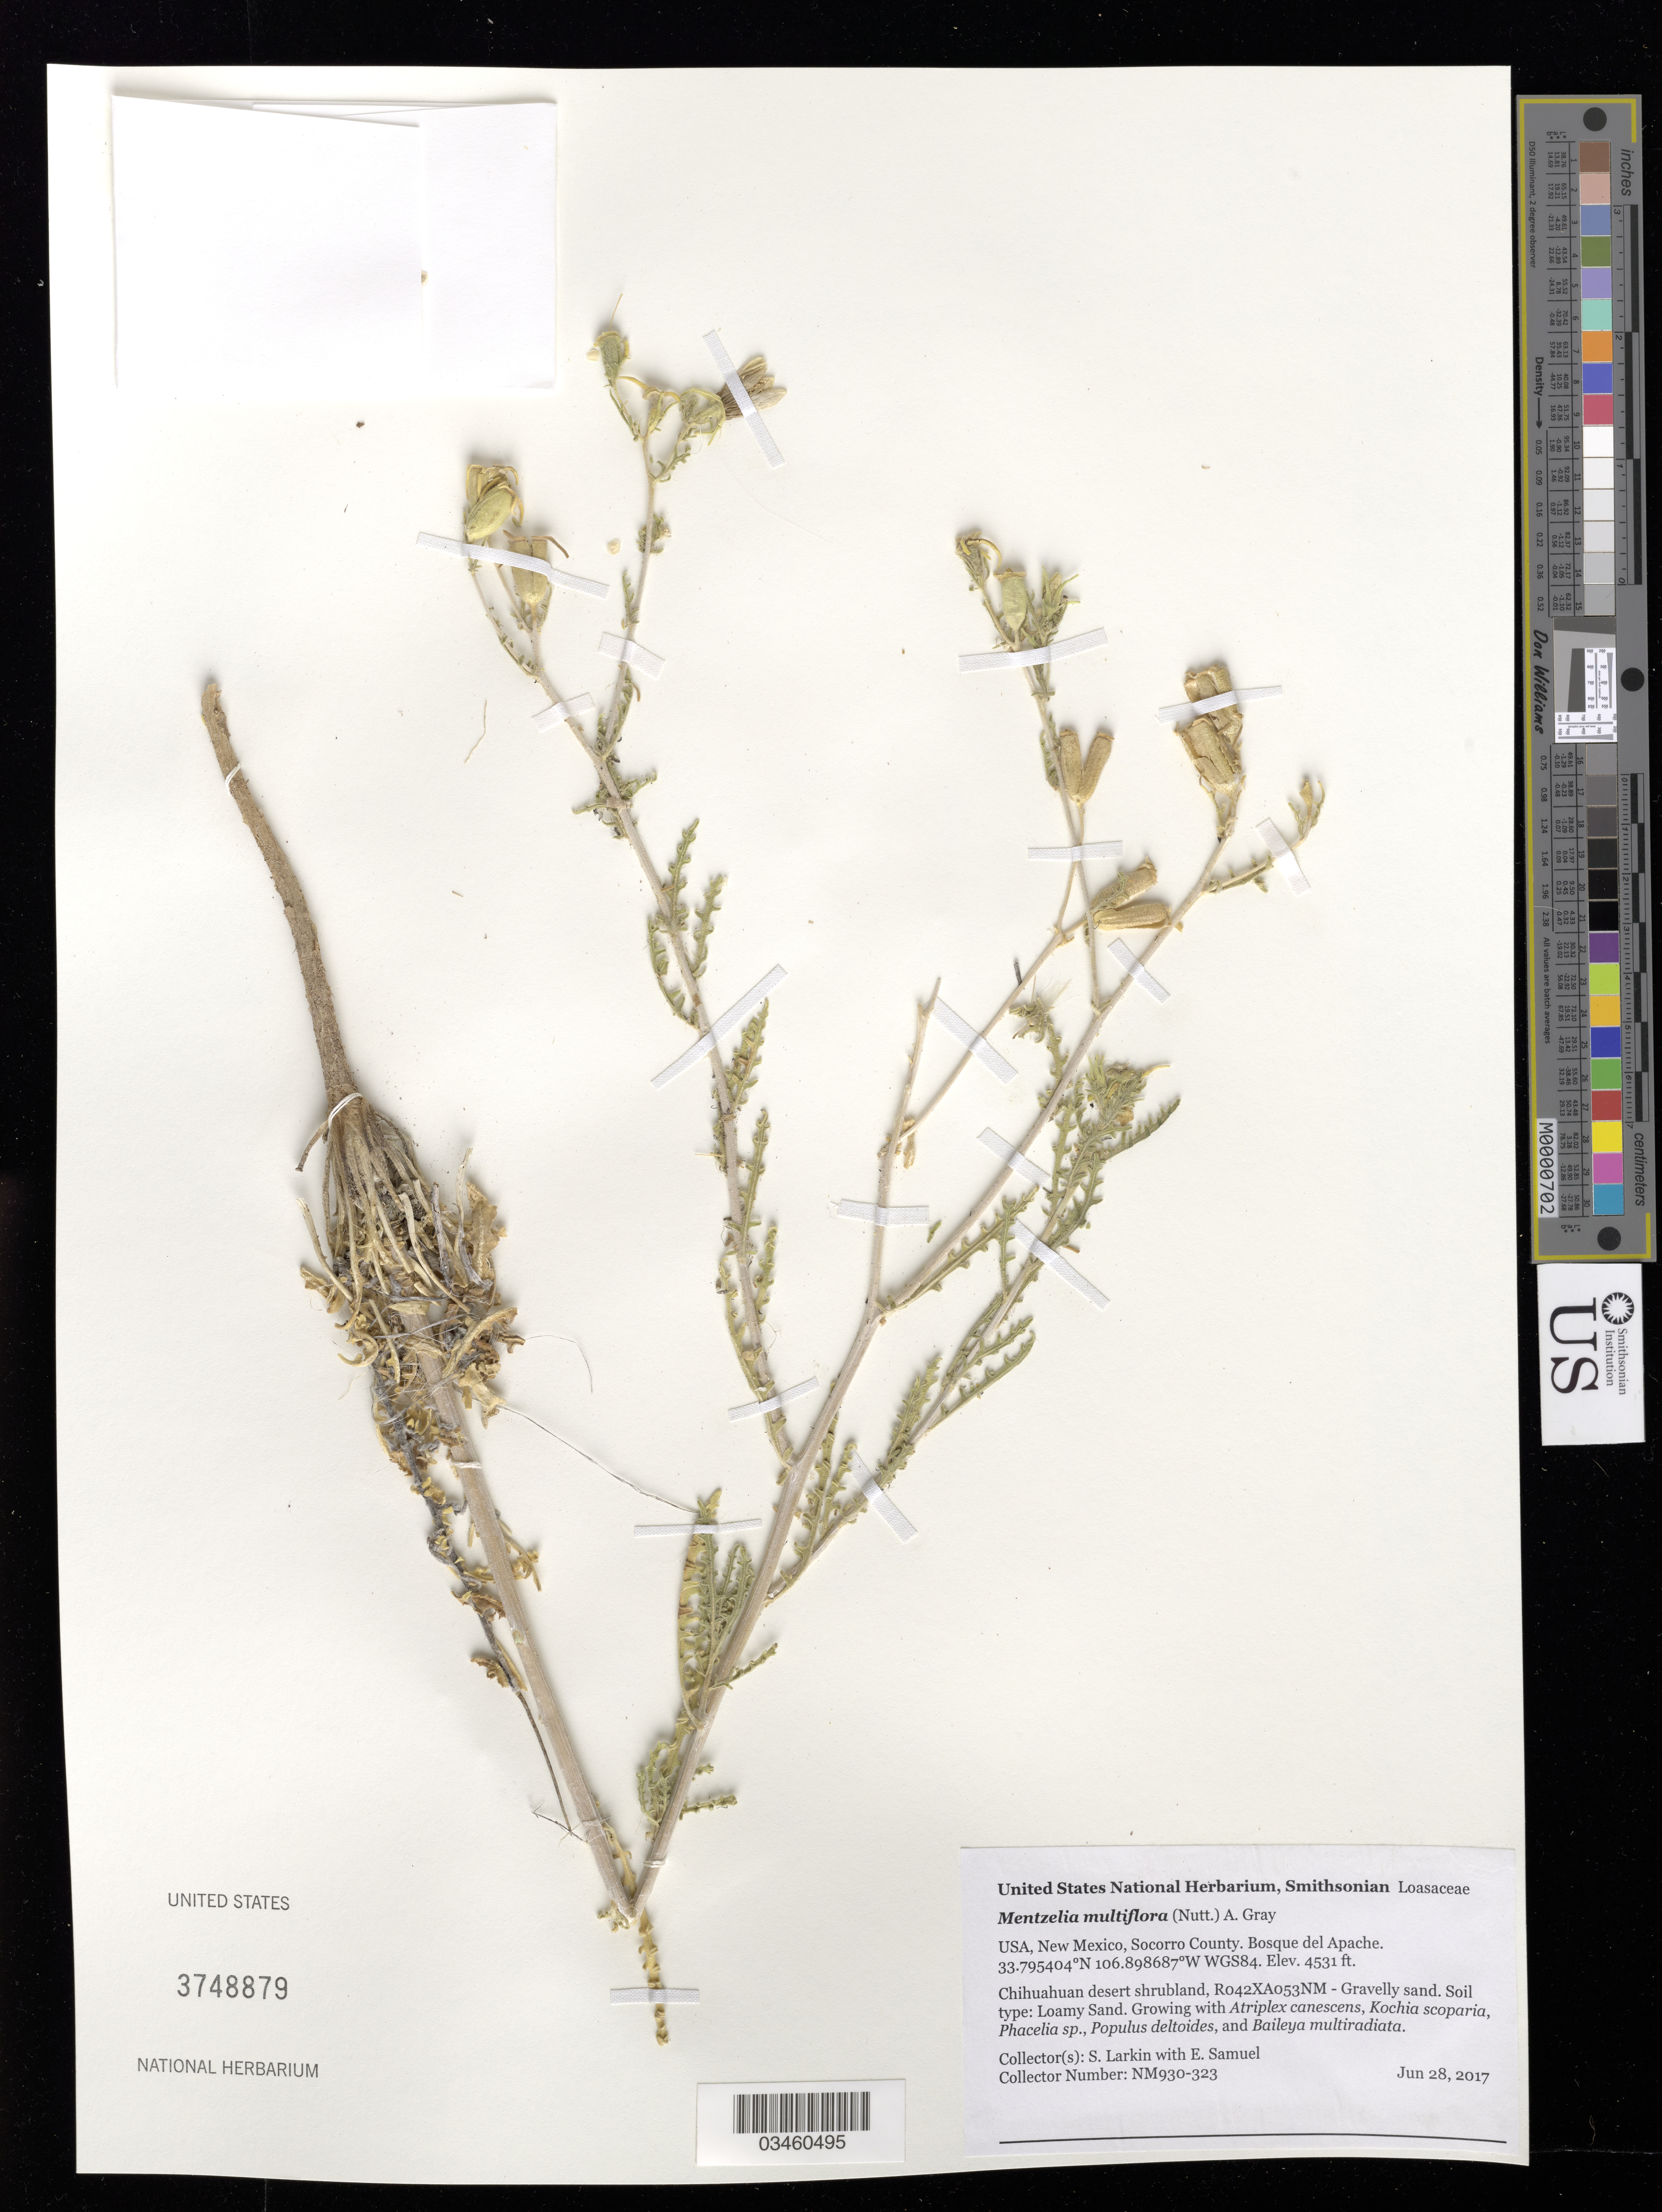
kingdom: Plantae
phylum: Tracheophyta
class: Magnoliopsida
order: Cornales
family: Loasaceae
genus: Mentzelia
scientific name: Mentzelia multiflora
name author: (Nutt.) A. Gray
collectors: S. Larkin & E. Samuel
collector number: NM930-323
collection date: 2017-06-28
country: United States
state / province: New Mexico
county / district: Socorro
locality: Bosque del Apache, Along Hwy 1 South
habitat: R042XA053NM - Gravelly sand. Loamy sand.Chihuahuan desert shrubland.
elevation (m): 1381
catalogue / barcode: US 3748879